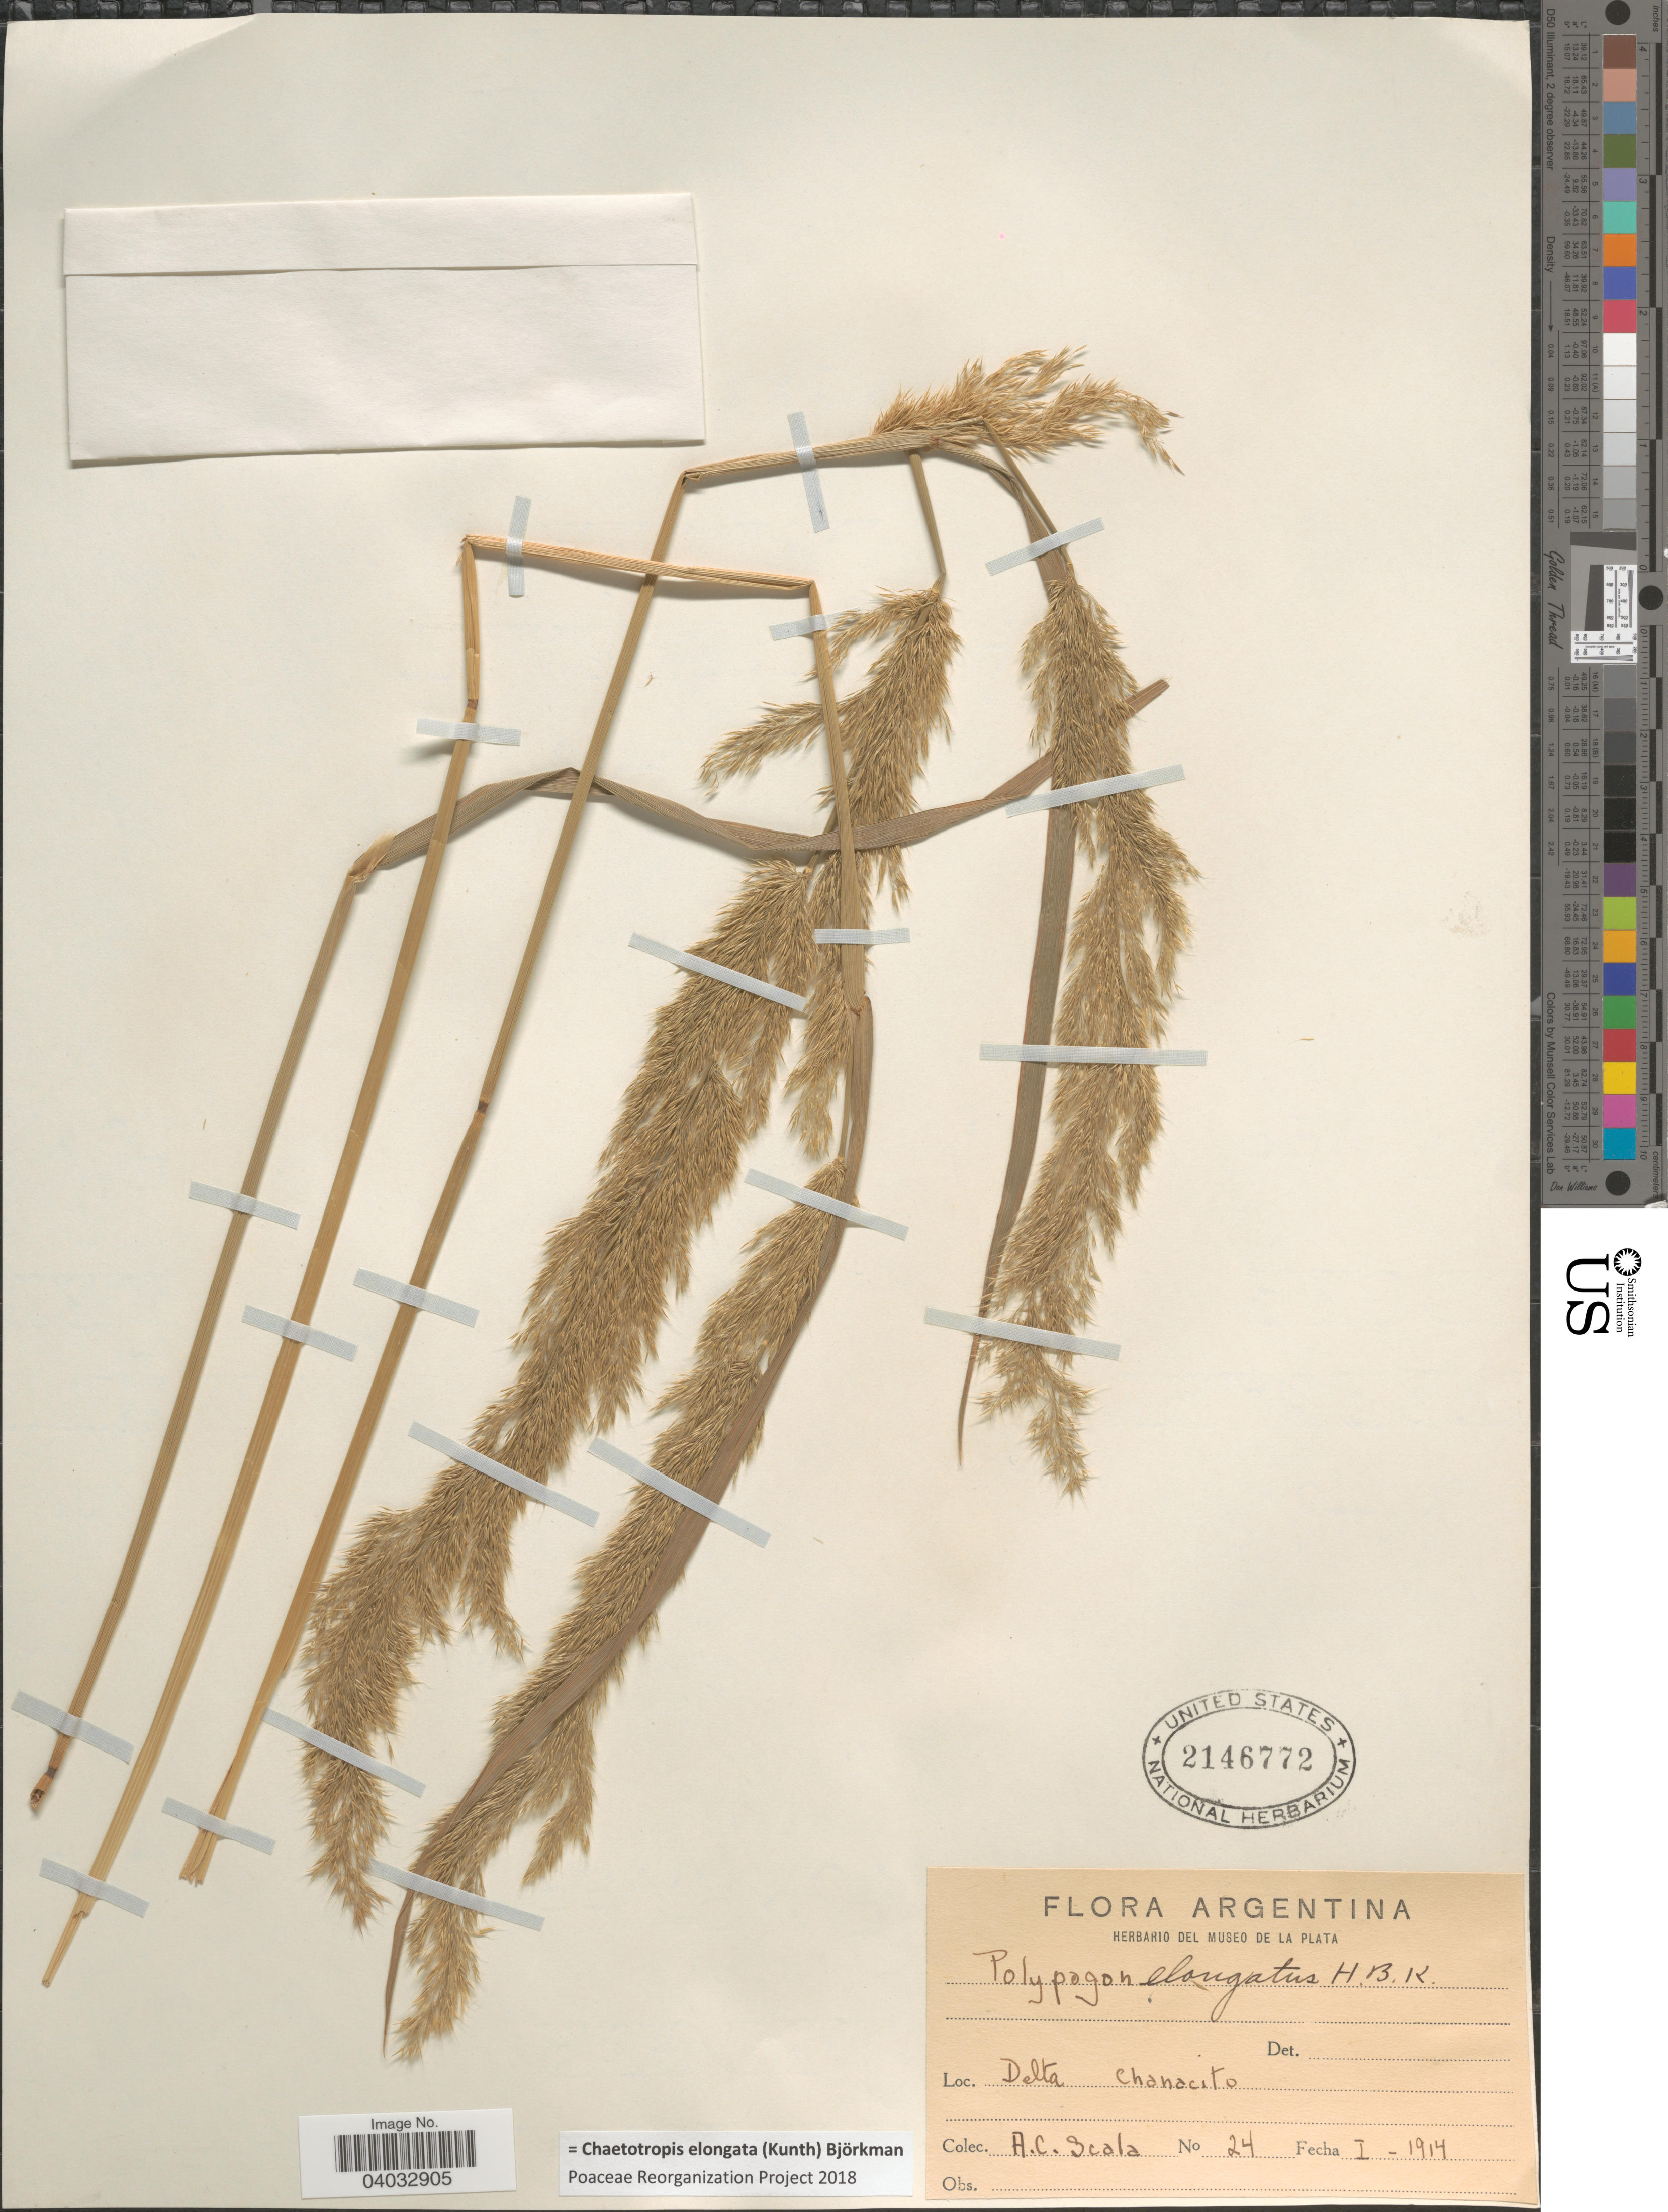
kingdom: Plantae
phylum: Tracheophyta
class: Liliopsida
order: Poales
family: Poaceae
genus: Chaetotropis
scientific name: Chaetotropis elongata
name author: (Kunth) Björkman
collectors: A. Scala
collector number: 24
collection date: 1914-01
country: Argentina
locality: Delta Chanacito.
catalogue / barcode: US 2146772